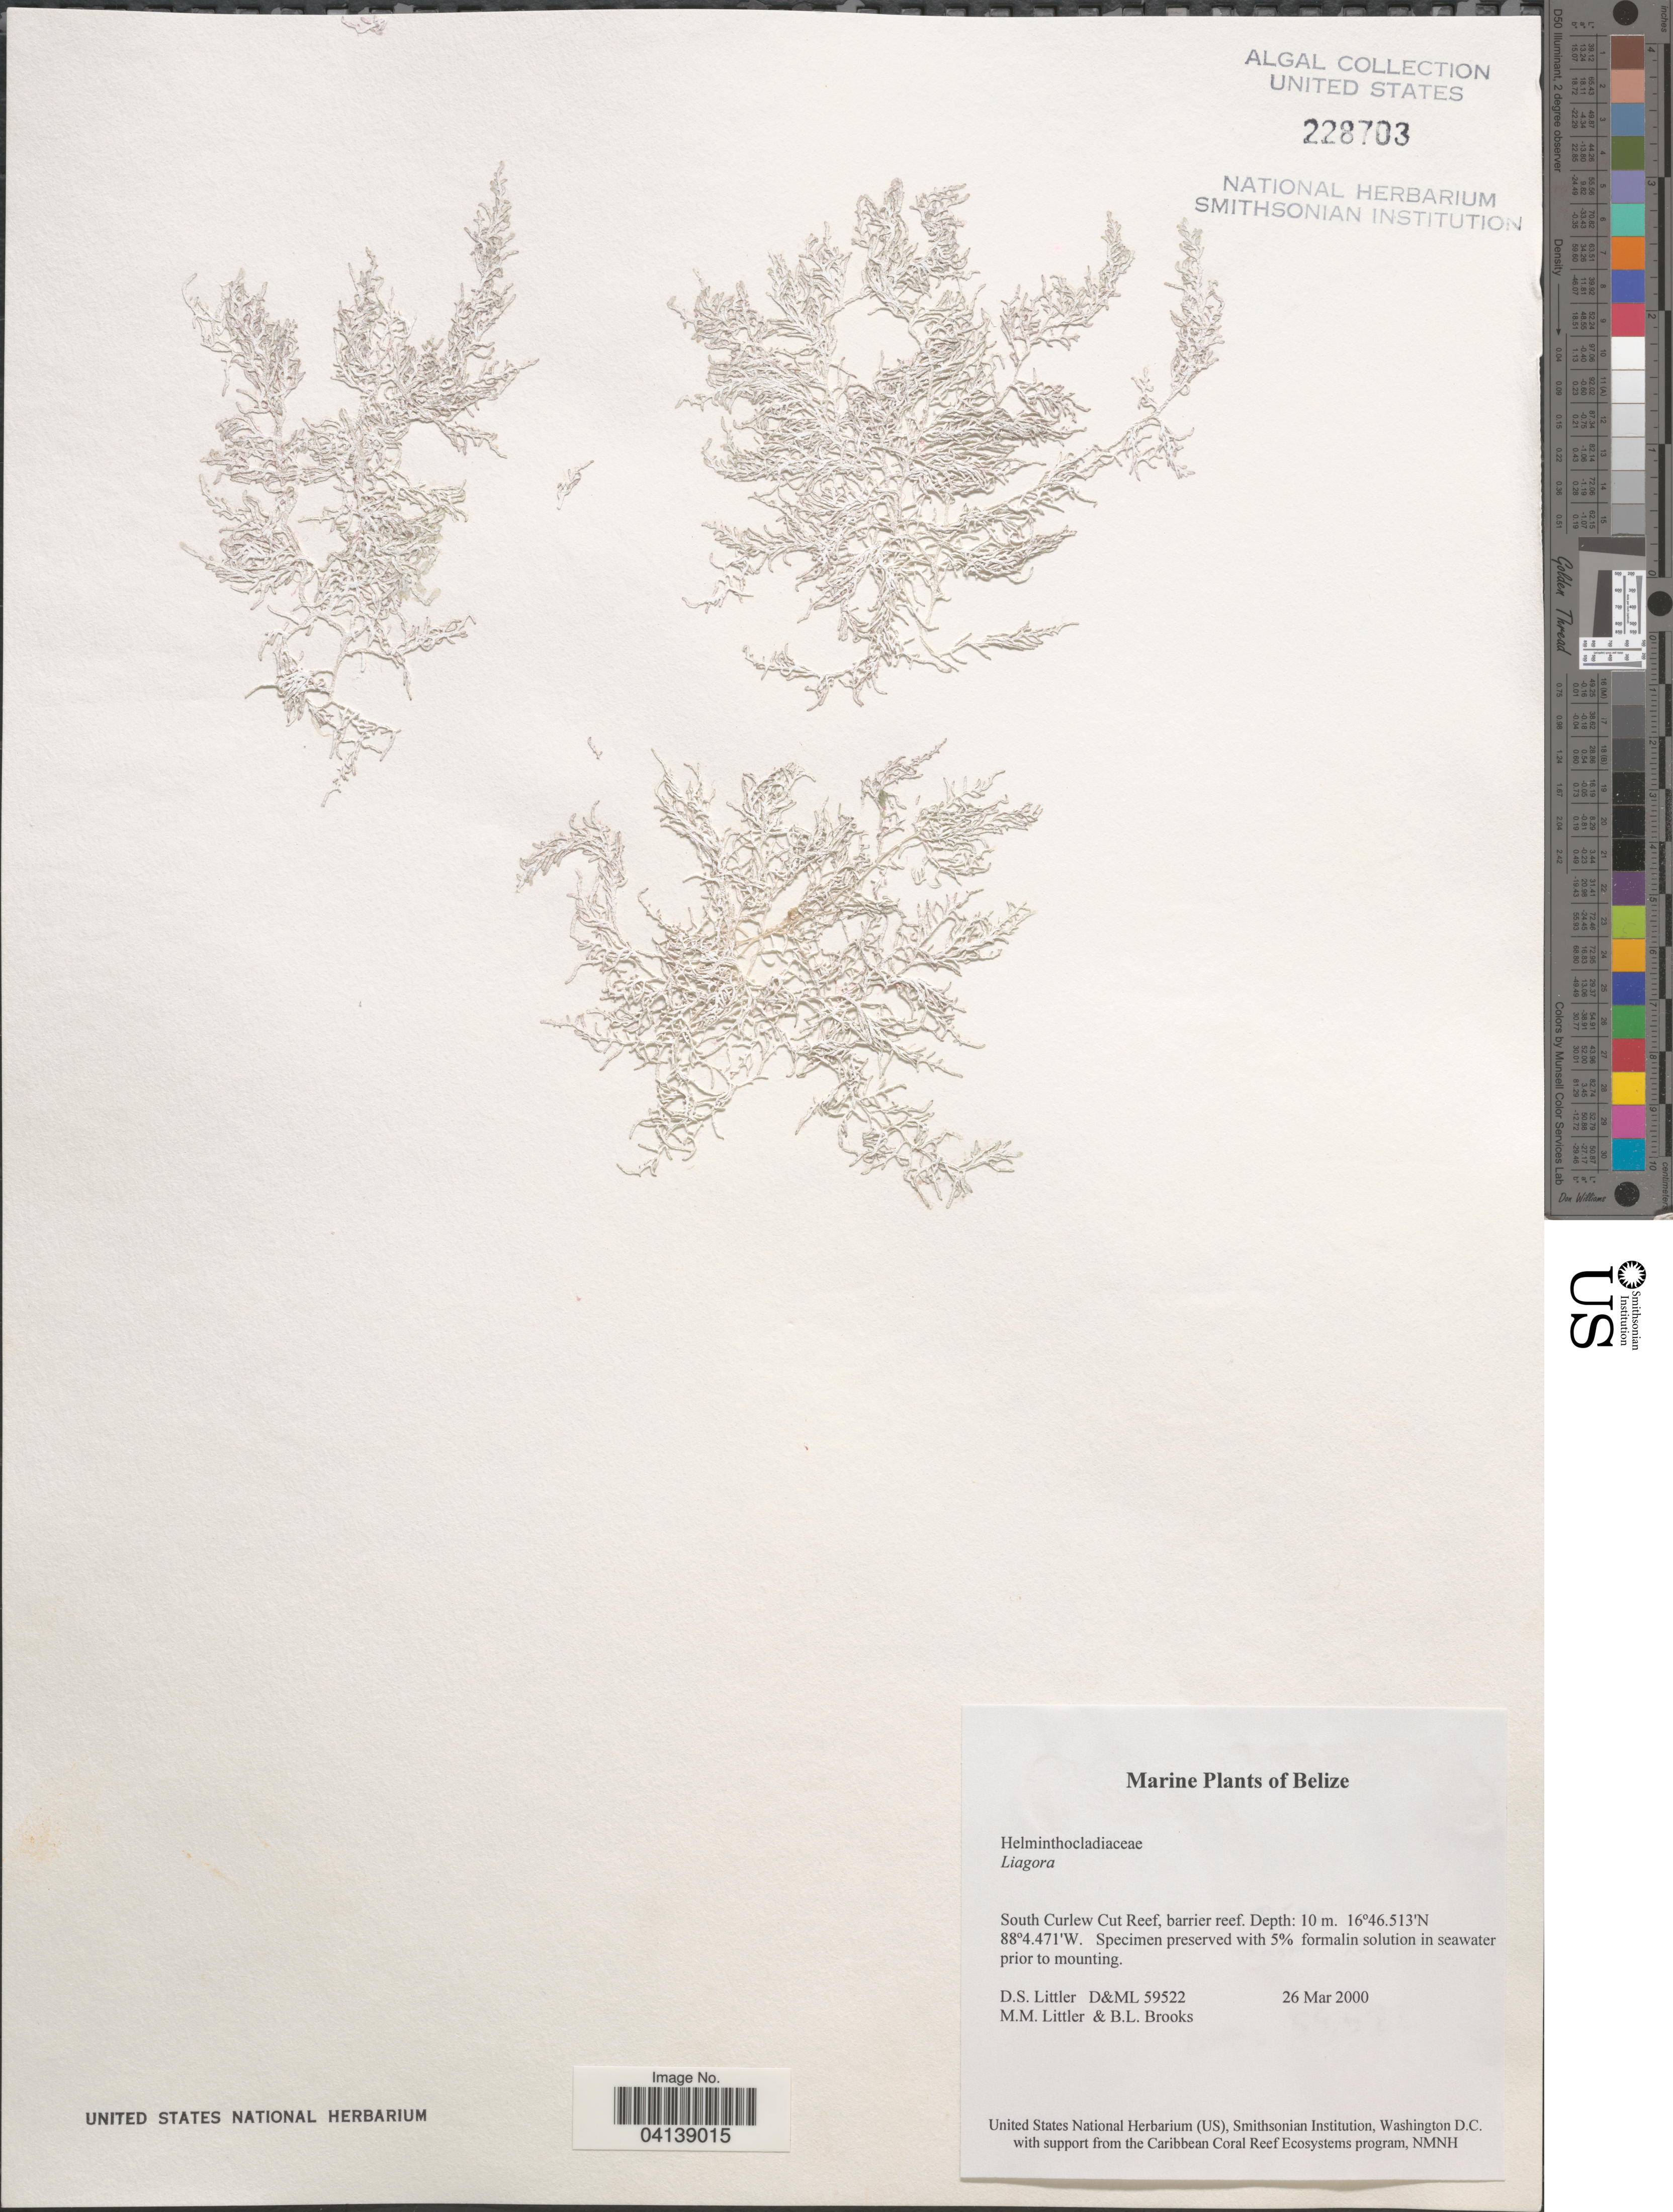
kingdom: Plantae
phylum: Rhodophyta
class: Florideophyceae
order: Nemaliales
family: Liagoraceae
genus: Liagora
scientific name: Liagora sp.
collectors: D. S. Littler & B. Brooks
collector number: D&ML 59522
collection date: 2000-03-26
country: Belize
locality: South Curlew Cut Reef, barrier reef.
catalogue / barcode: US 228703